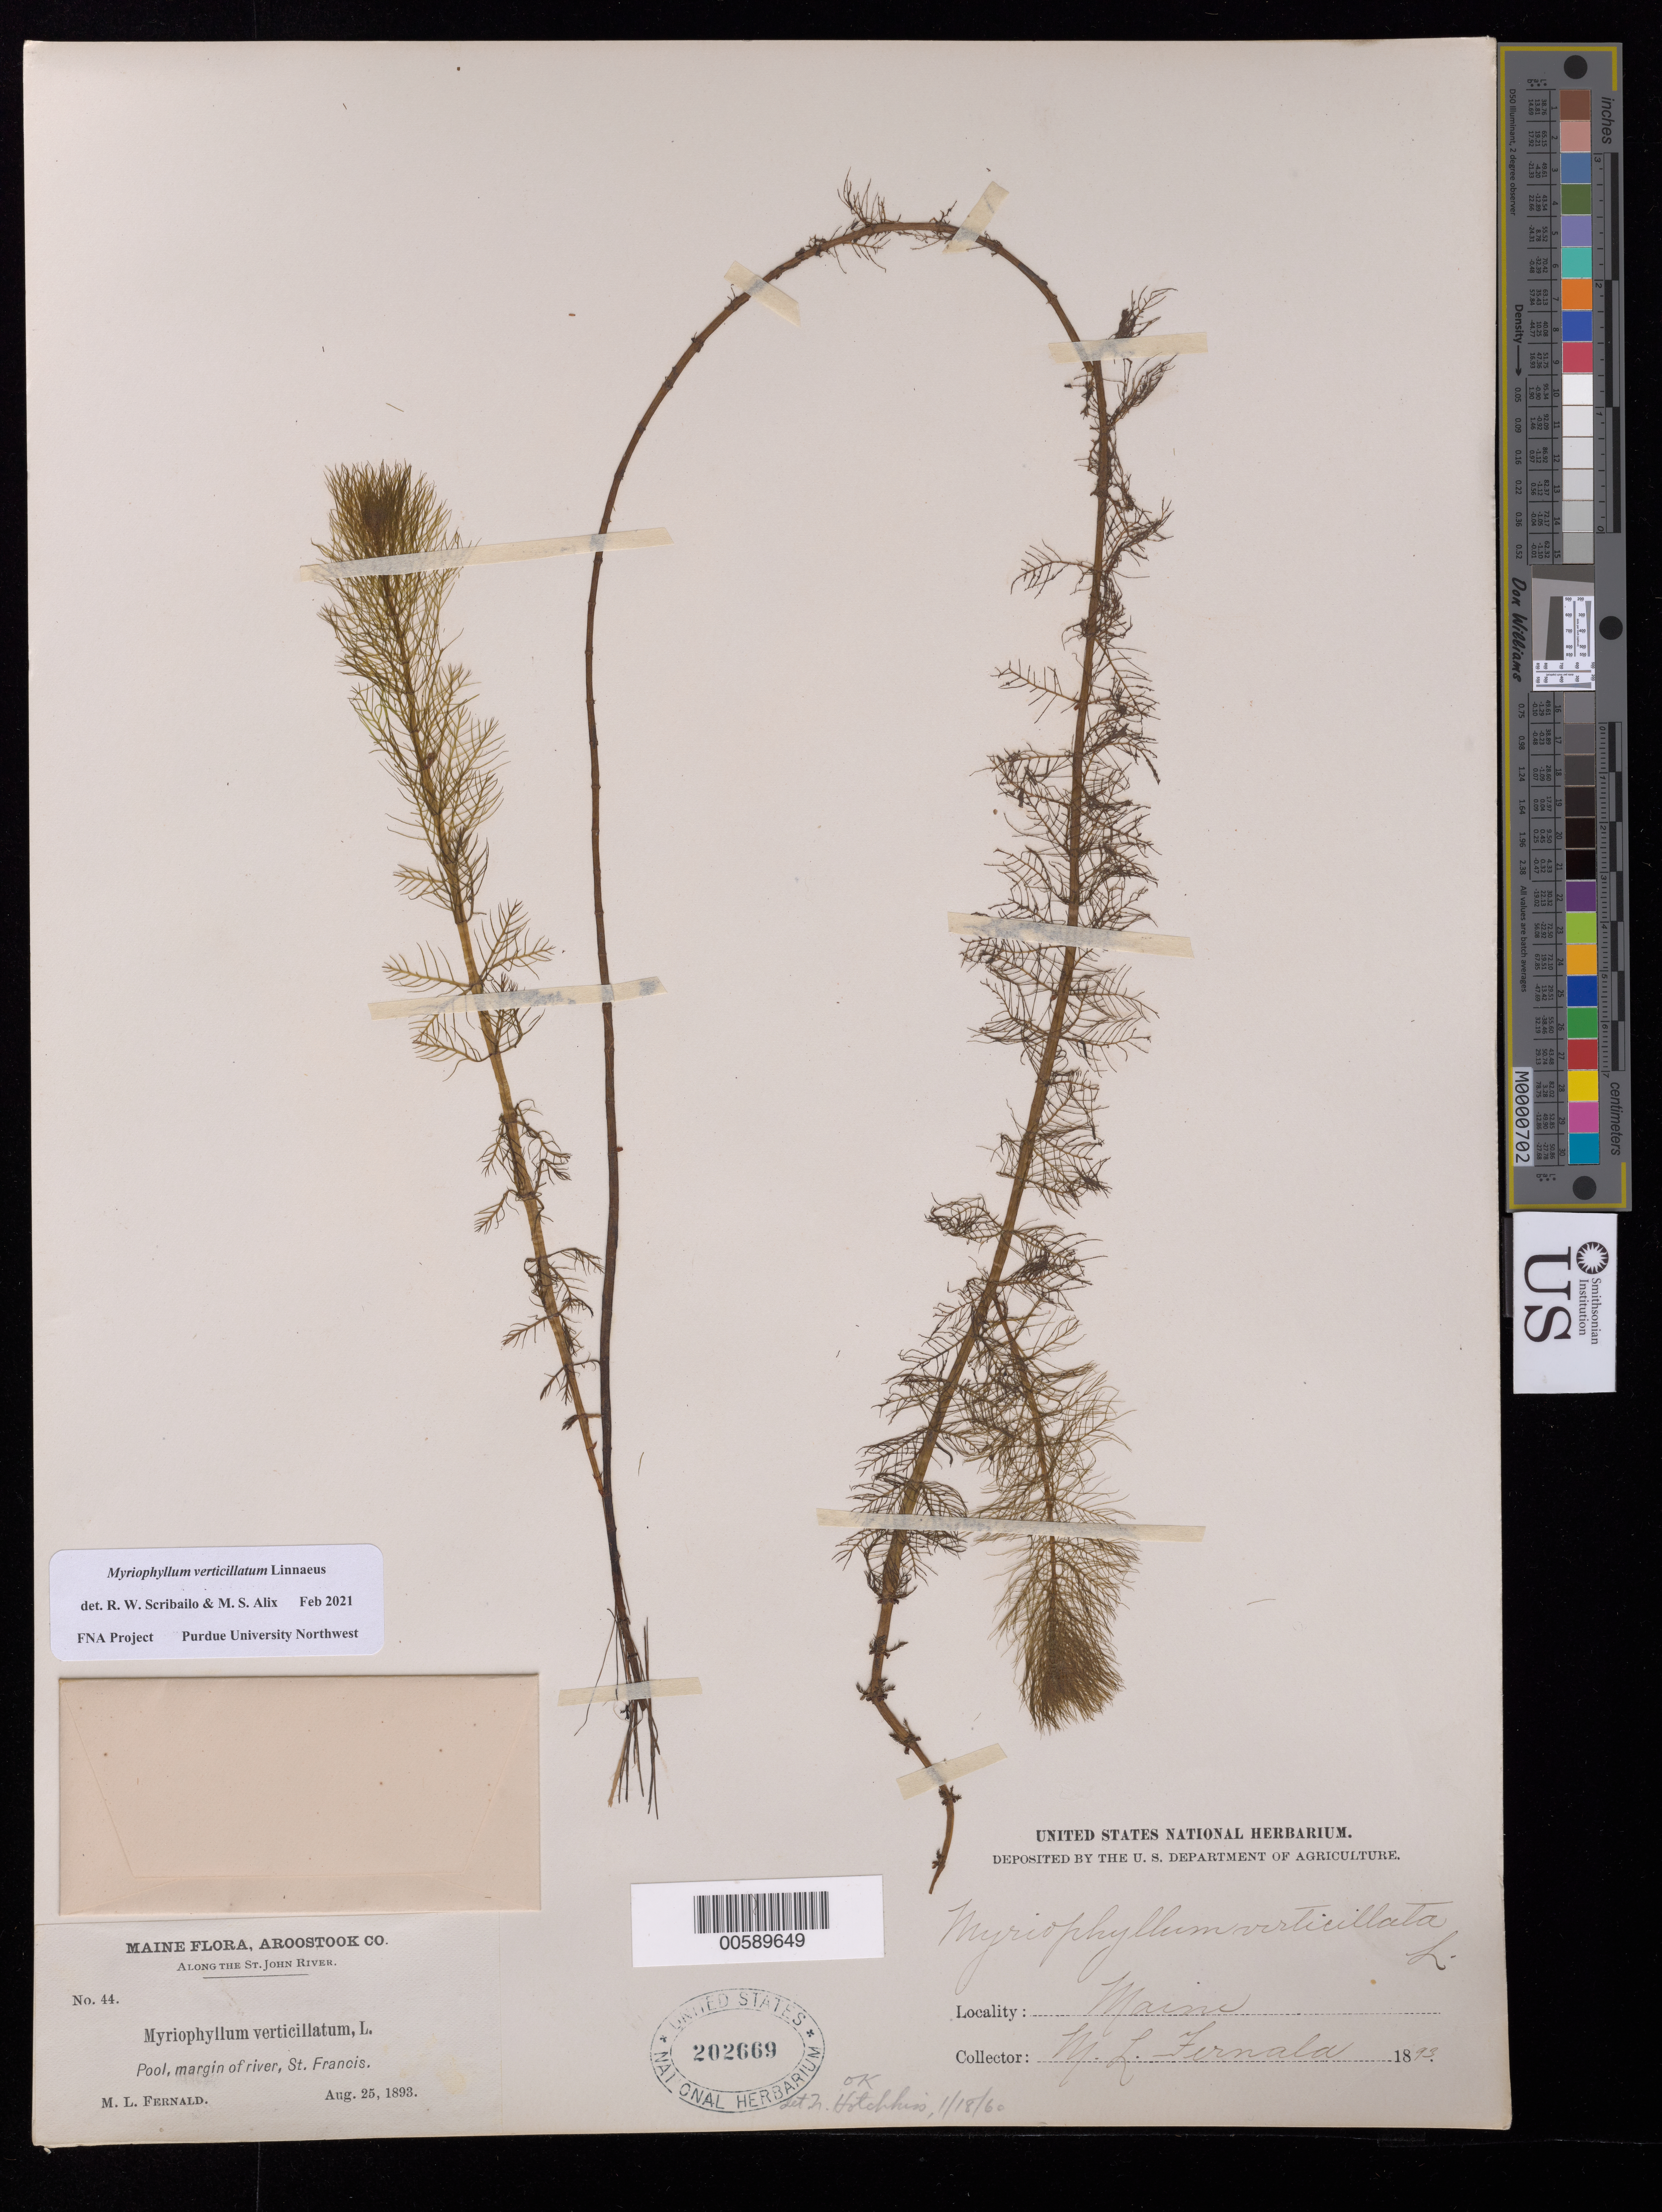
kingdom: Plantae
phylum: Tracheophyta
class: Magnoliopsida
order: Saxifragales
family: Haloragaceae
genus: Myriophyllum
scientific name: Myriophyllum verticillatum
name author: L.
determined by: Scribailo, R. W.; Alix, M. S.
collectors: M. L. Fernald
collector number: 44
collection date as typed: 25 Aug 1893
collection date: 1893-08-25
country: United States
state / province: Maine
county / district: Aroostook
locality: St. Francis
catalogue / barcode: US 202669